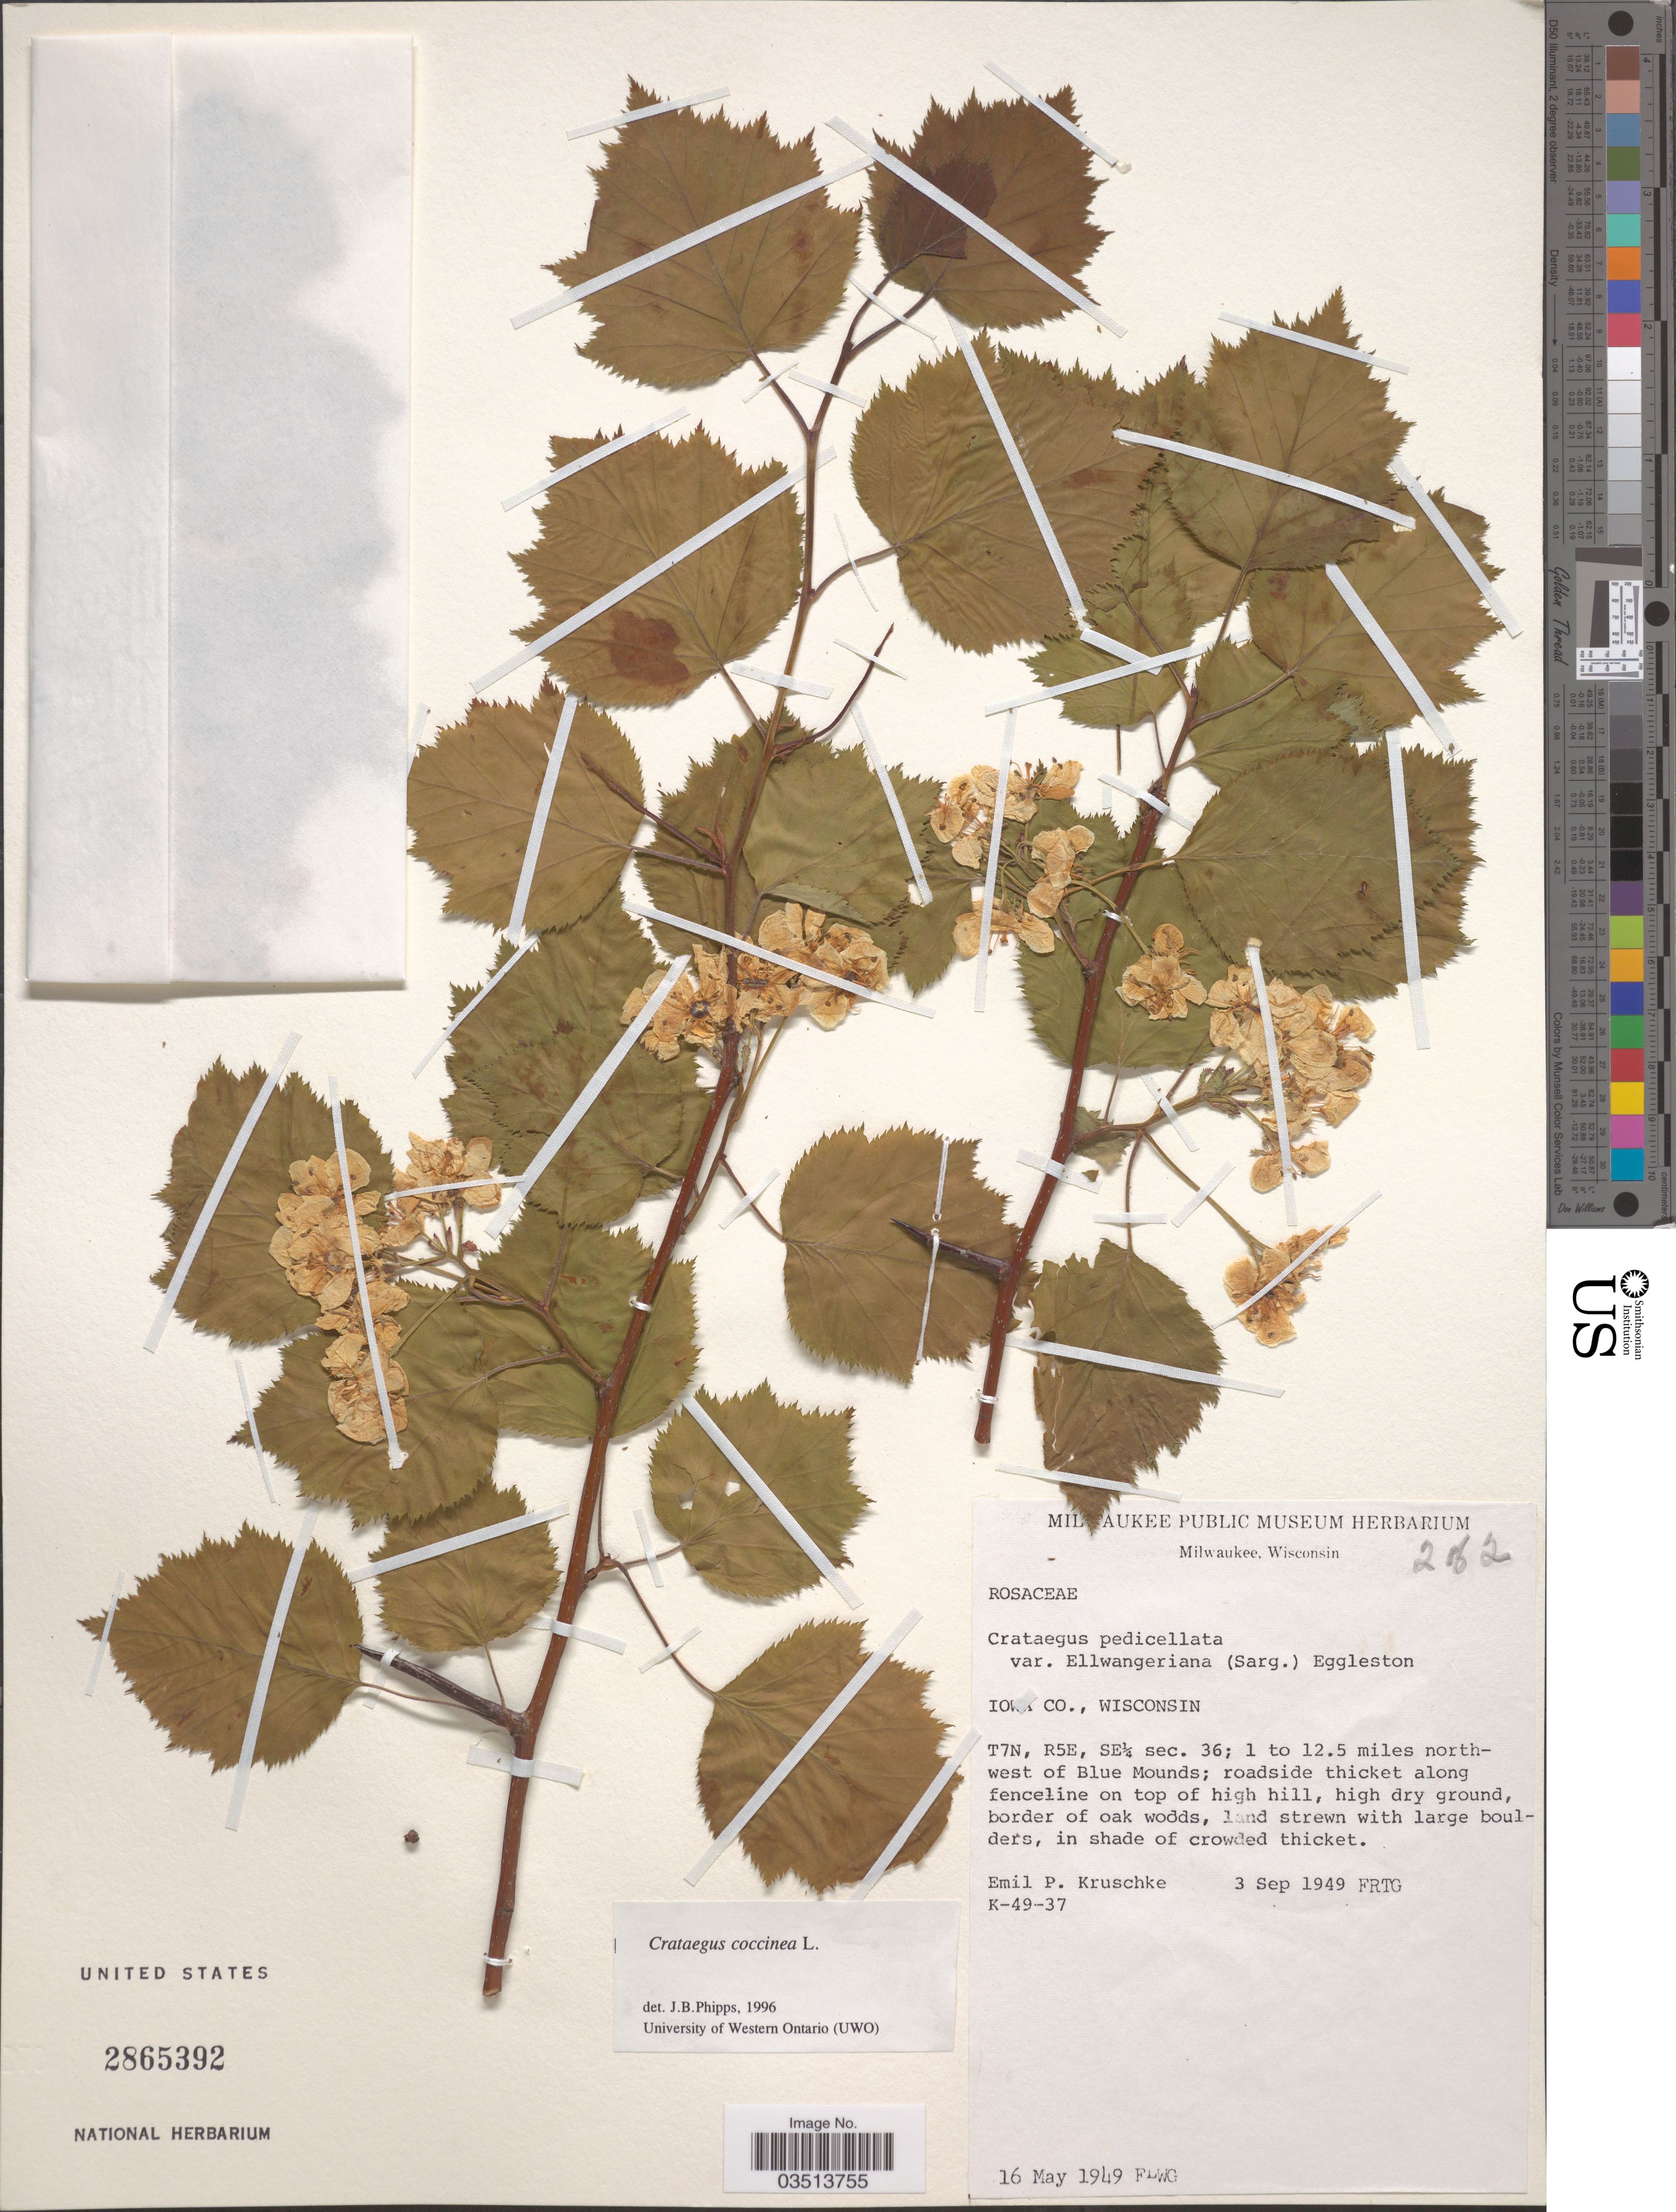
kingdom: Plantae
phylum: Tracheophyta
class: Magnoliopsida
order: Rosales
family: Rosaceae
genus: Crataegus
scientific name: Crataegus coccinea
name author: Ashe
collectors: E. Kruschke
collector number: K-49-37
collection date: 1949-05-16/1949-09-03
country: United States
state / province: Wisconsin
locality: Iowa Co. T7N, R5E, SE¼ sec. 36; 1 to 12.5 miles north-west of Blue Mounds.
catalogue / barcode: US 2865392